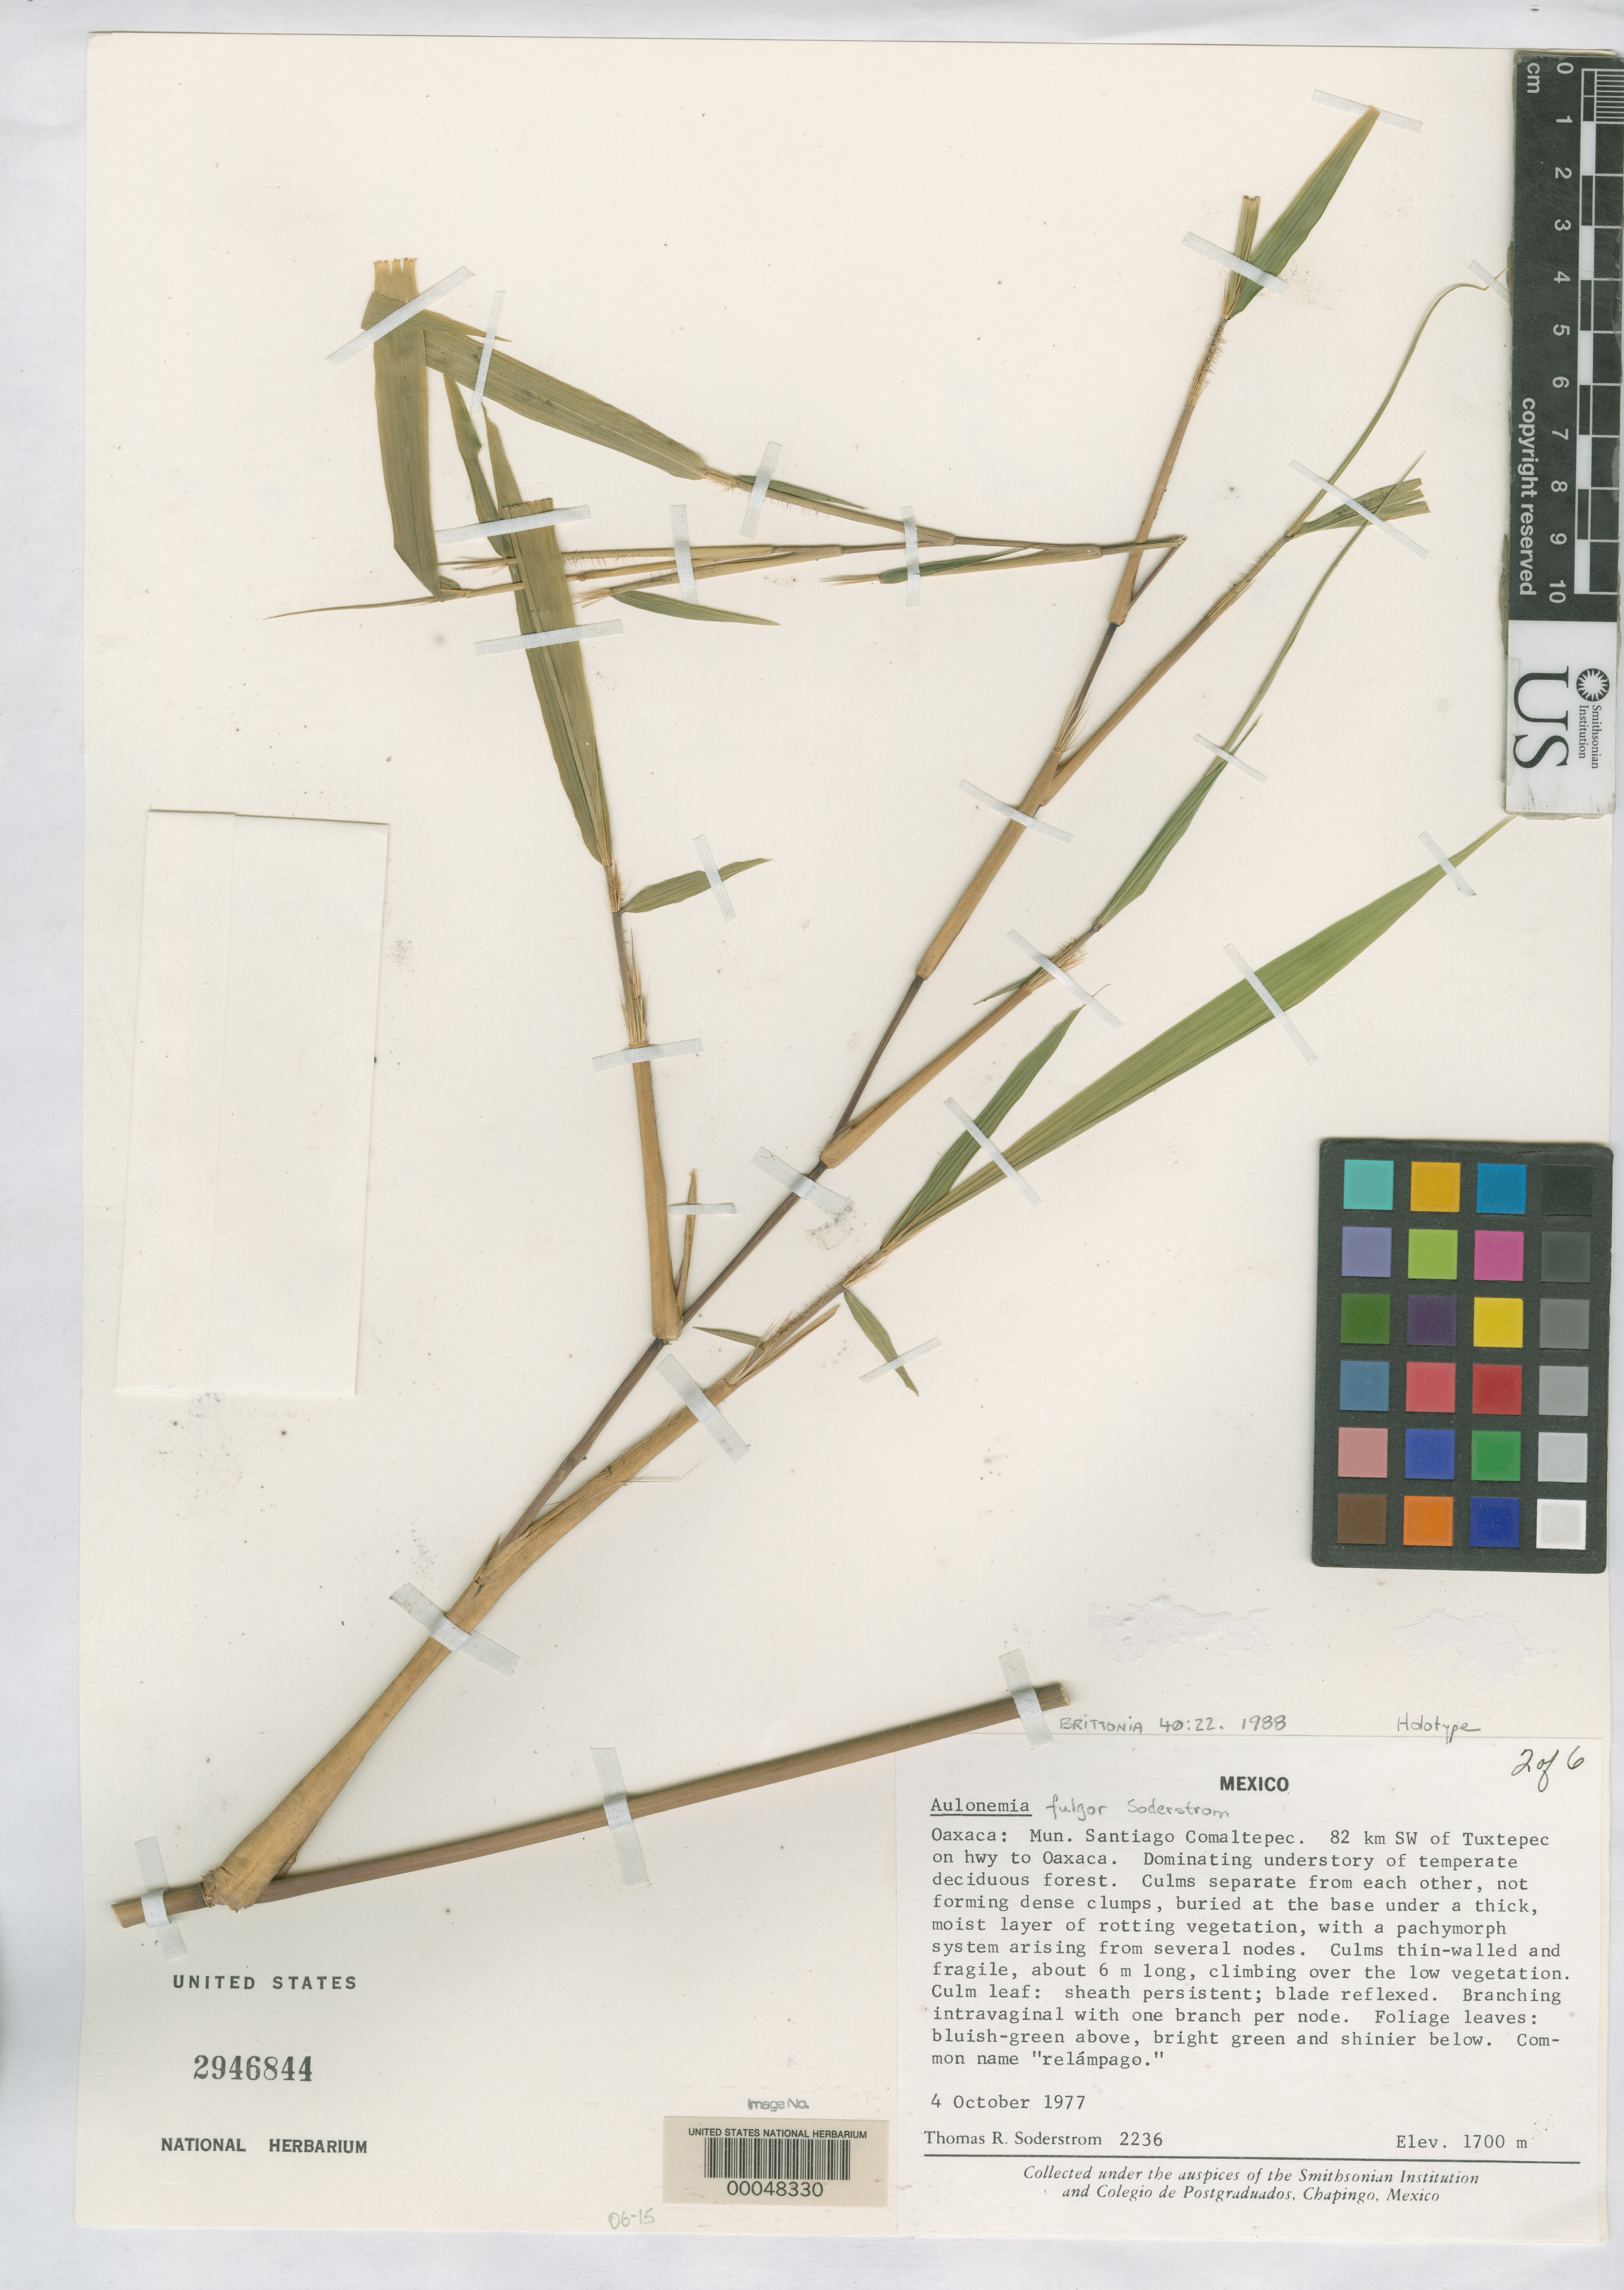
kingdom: Plantae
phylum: Tracheophyta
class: Liliopsida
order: Poales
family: Poaceae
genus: Aulonemia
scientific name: Aulonemia fulgor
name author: Soderstr.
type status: Holotype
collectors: T. R. Soderstrom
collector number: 2236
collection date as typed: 04 Oct 1977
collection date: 1977-10-04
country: Mexico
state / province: Oaxaca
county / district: Santiago Comaltepec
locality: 82 km. SW of Tuxtepec on hwy to Oaxaca.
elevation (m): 1700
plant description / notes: Addition (holo?) type material filed separately with bulky bamboos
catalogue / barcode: US 2946844